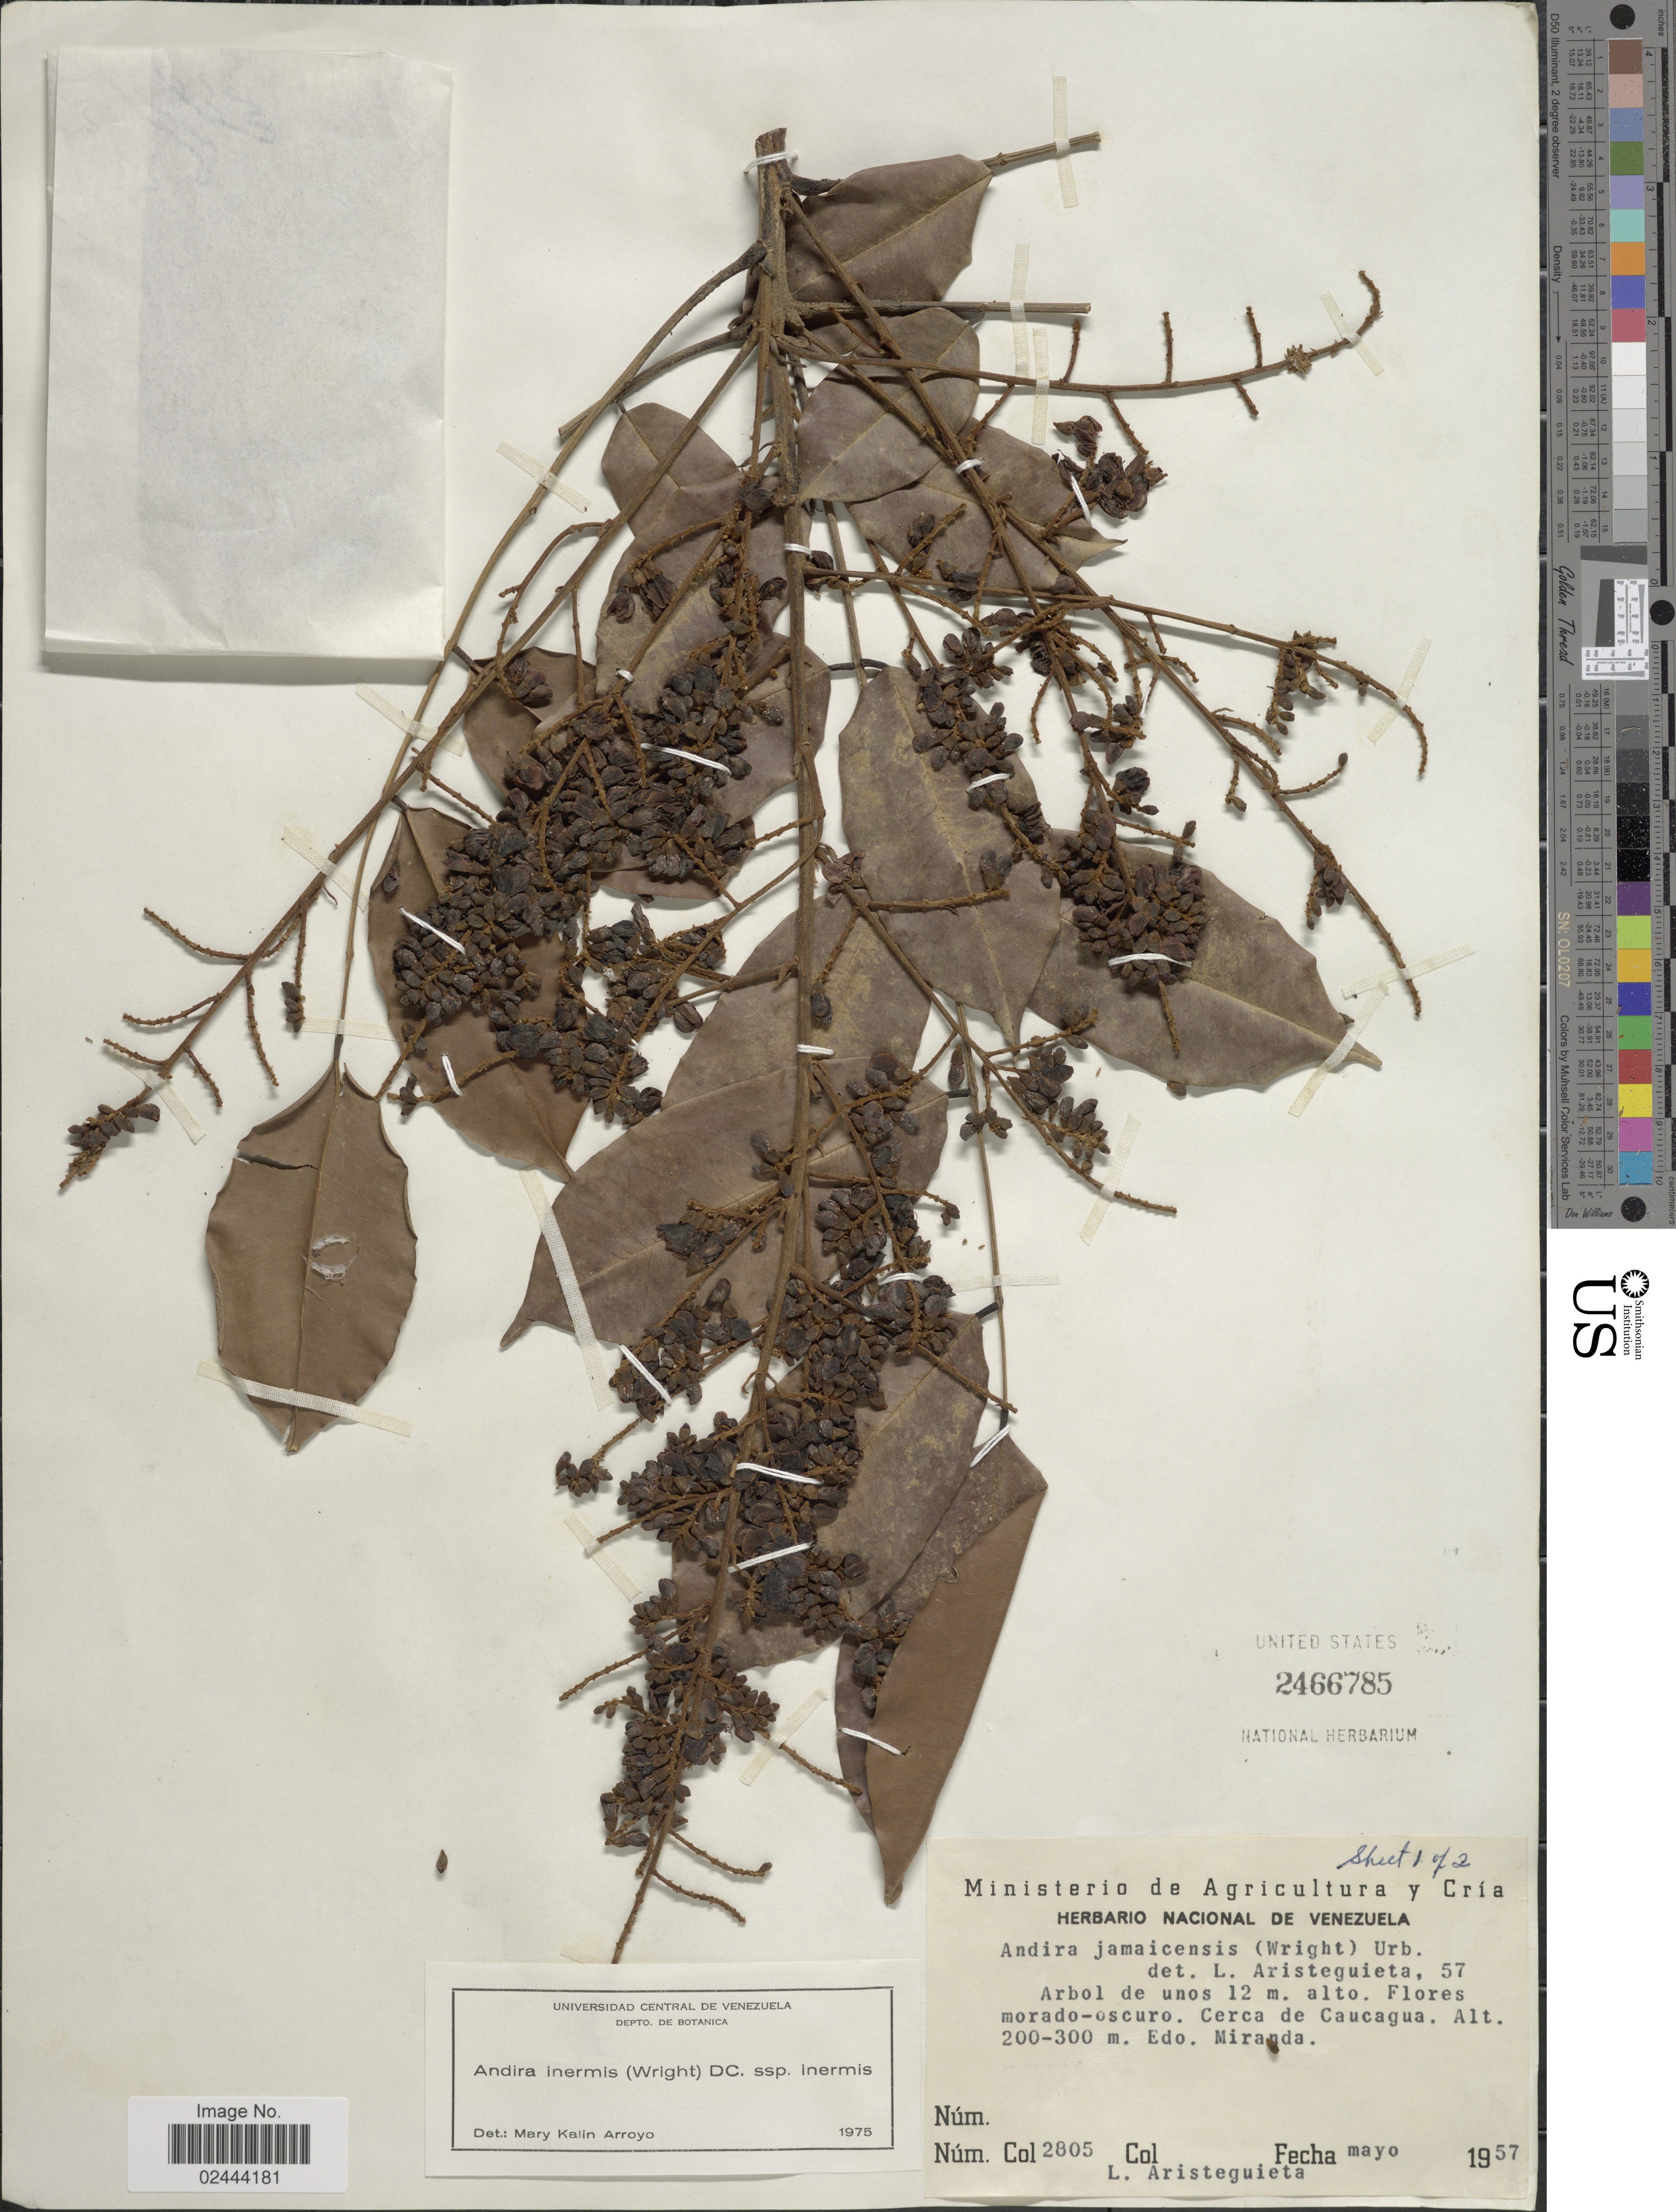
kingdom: Plantae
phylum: Tracheophyta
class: Magnoliopsida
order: Fabales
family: Fabaceae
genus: Andira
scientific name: Andira inermis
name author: (W. Wright) Kunth ex DC.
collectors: L. Aristeguieta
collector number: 2805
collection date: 1957-05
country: Venezuela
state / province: Miranda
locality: Cerca de Caucagua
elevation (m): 200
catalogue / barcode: US 2466785